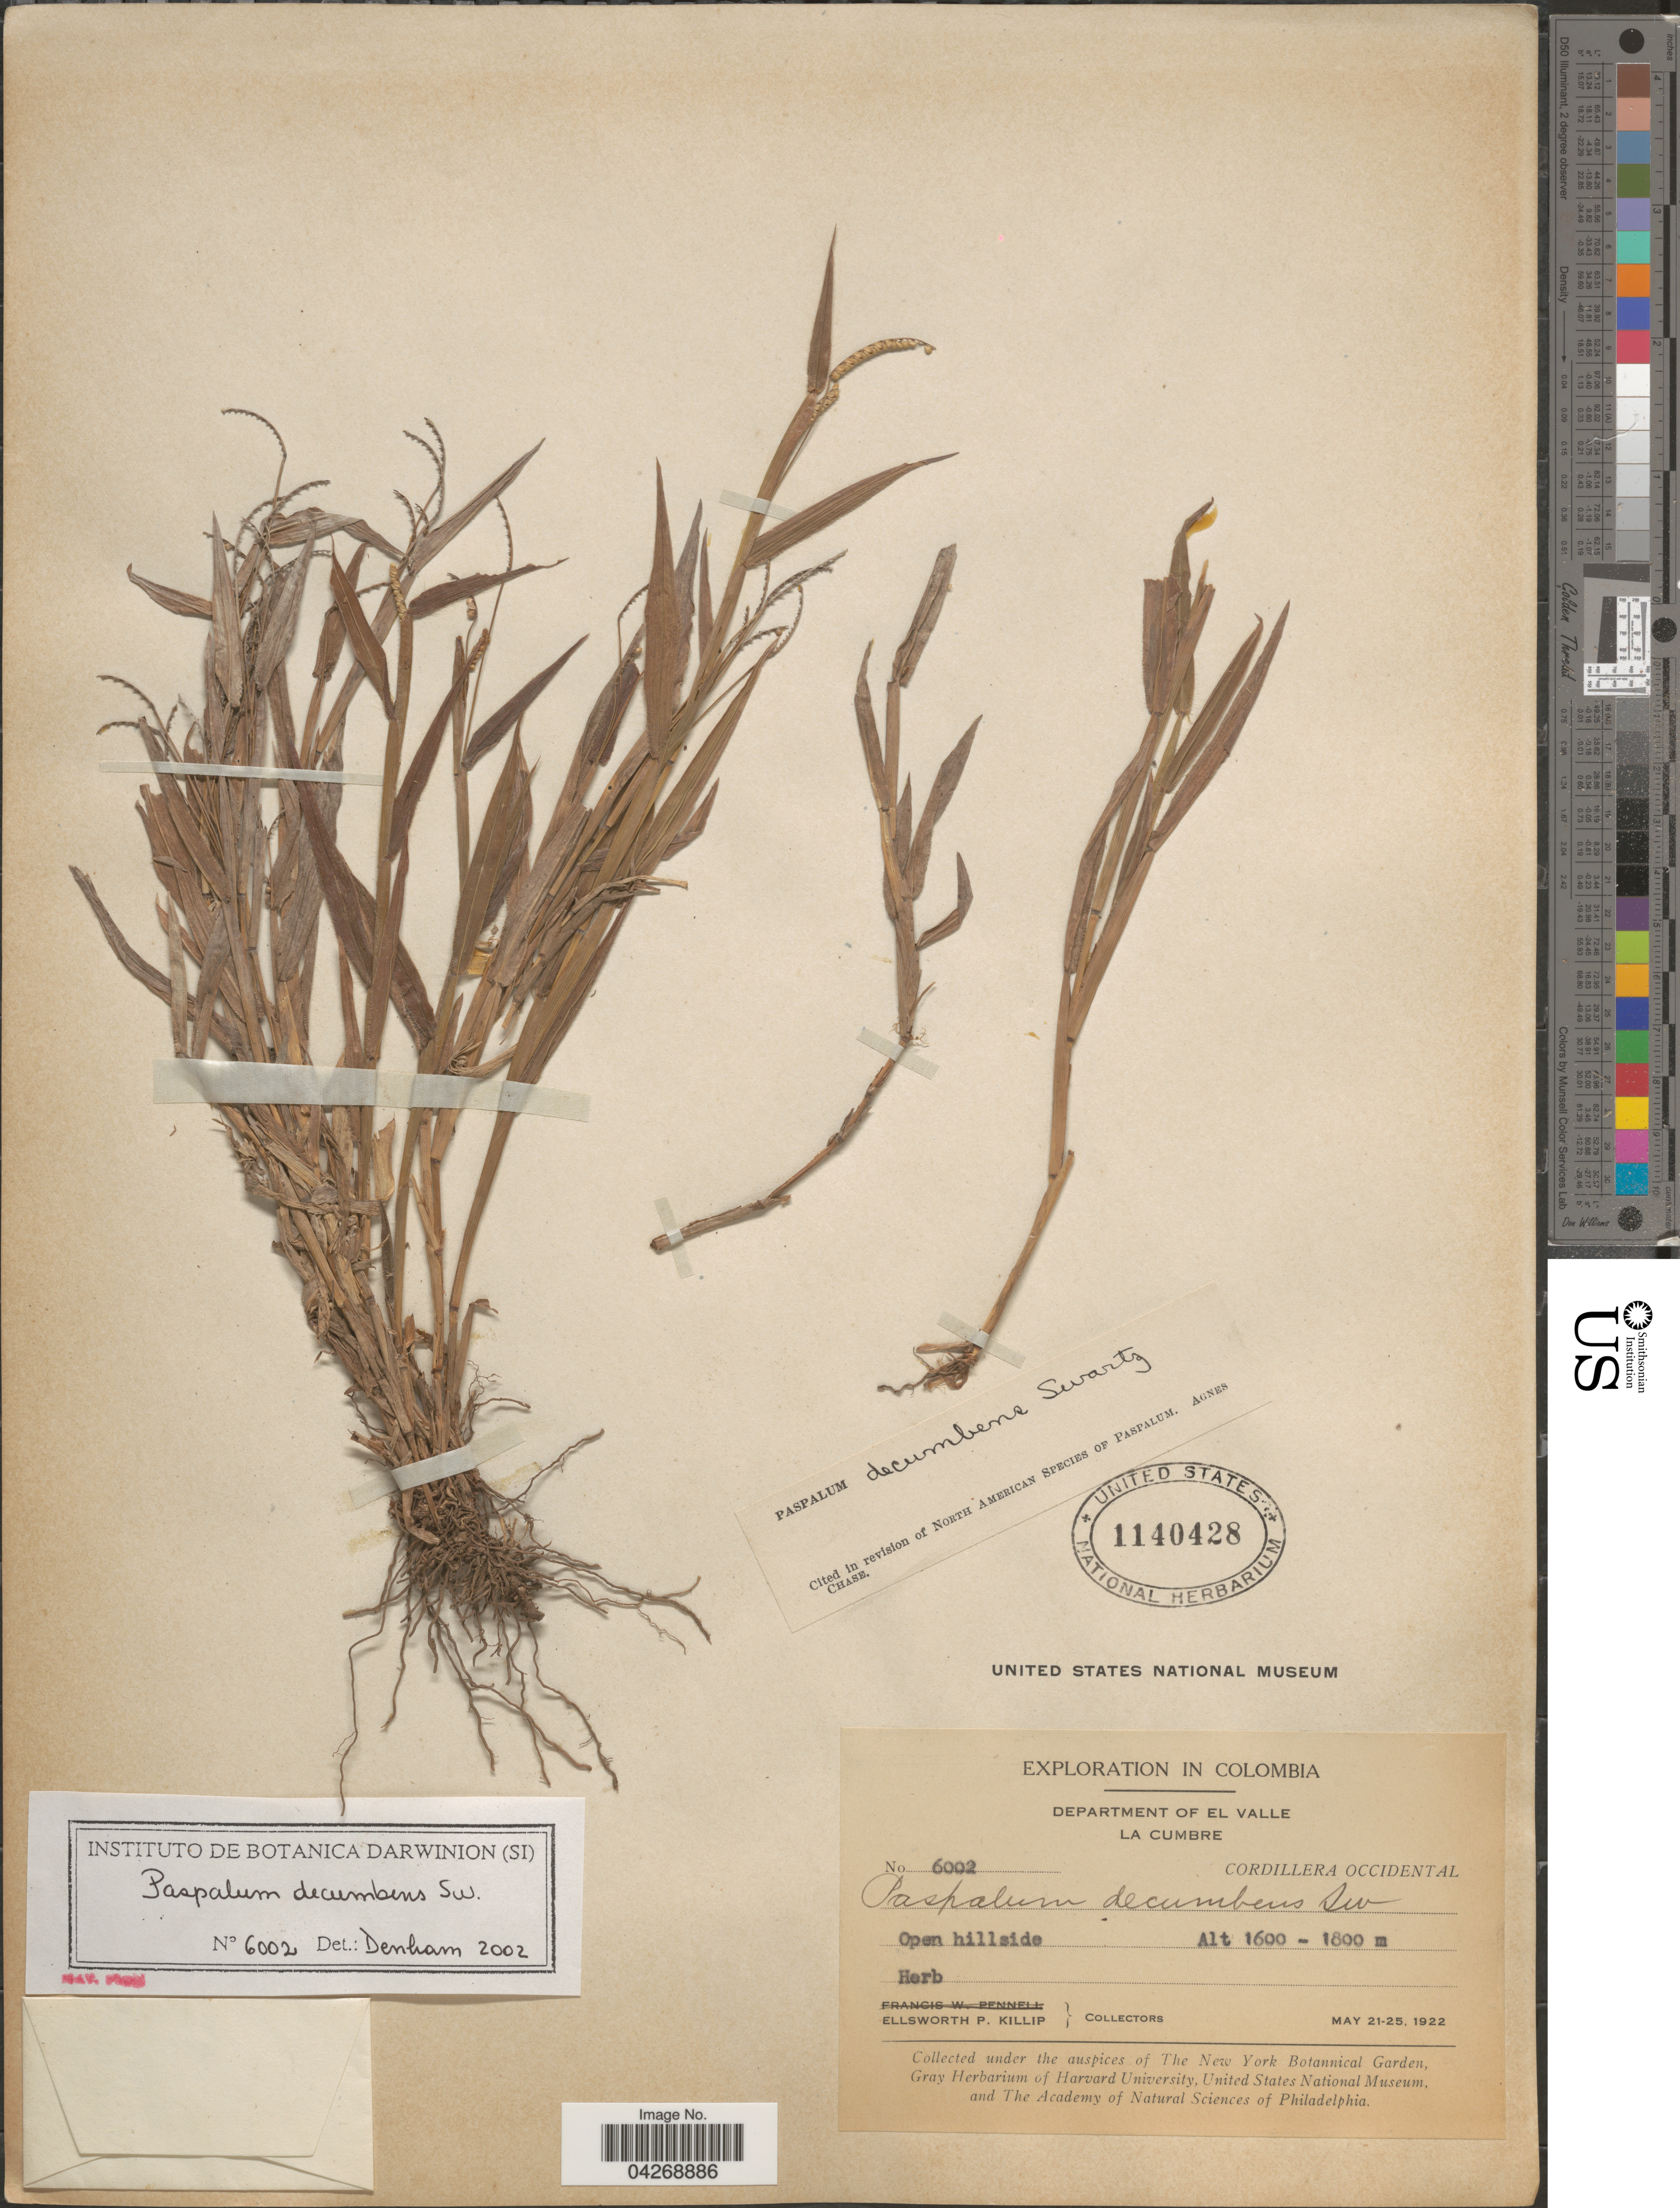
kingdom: Plantae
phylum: Tracheophyta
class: Liliopsida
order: Poales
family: Poaceae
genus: Paspalum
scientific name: Paspalum decumbens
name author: Sw.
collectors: E. P. Killip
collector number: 6002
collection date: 1922-05-21/1922-05-25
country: Colombia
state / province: Valle del Cauca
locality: Exploration in Colombia. Department of El Valle. La Cumbre. Cordillera Occidental. Open hillside.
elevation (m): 1600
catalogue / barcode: US 1140428